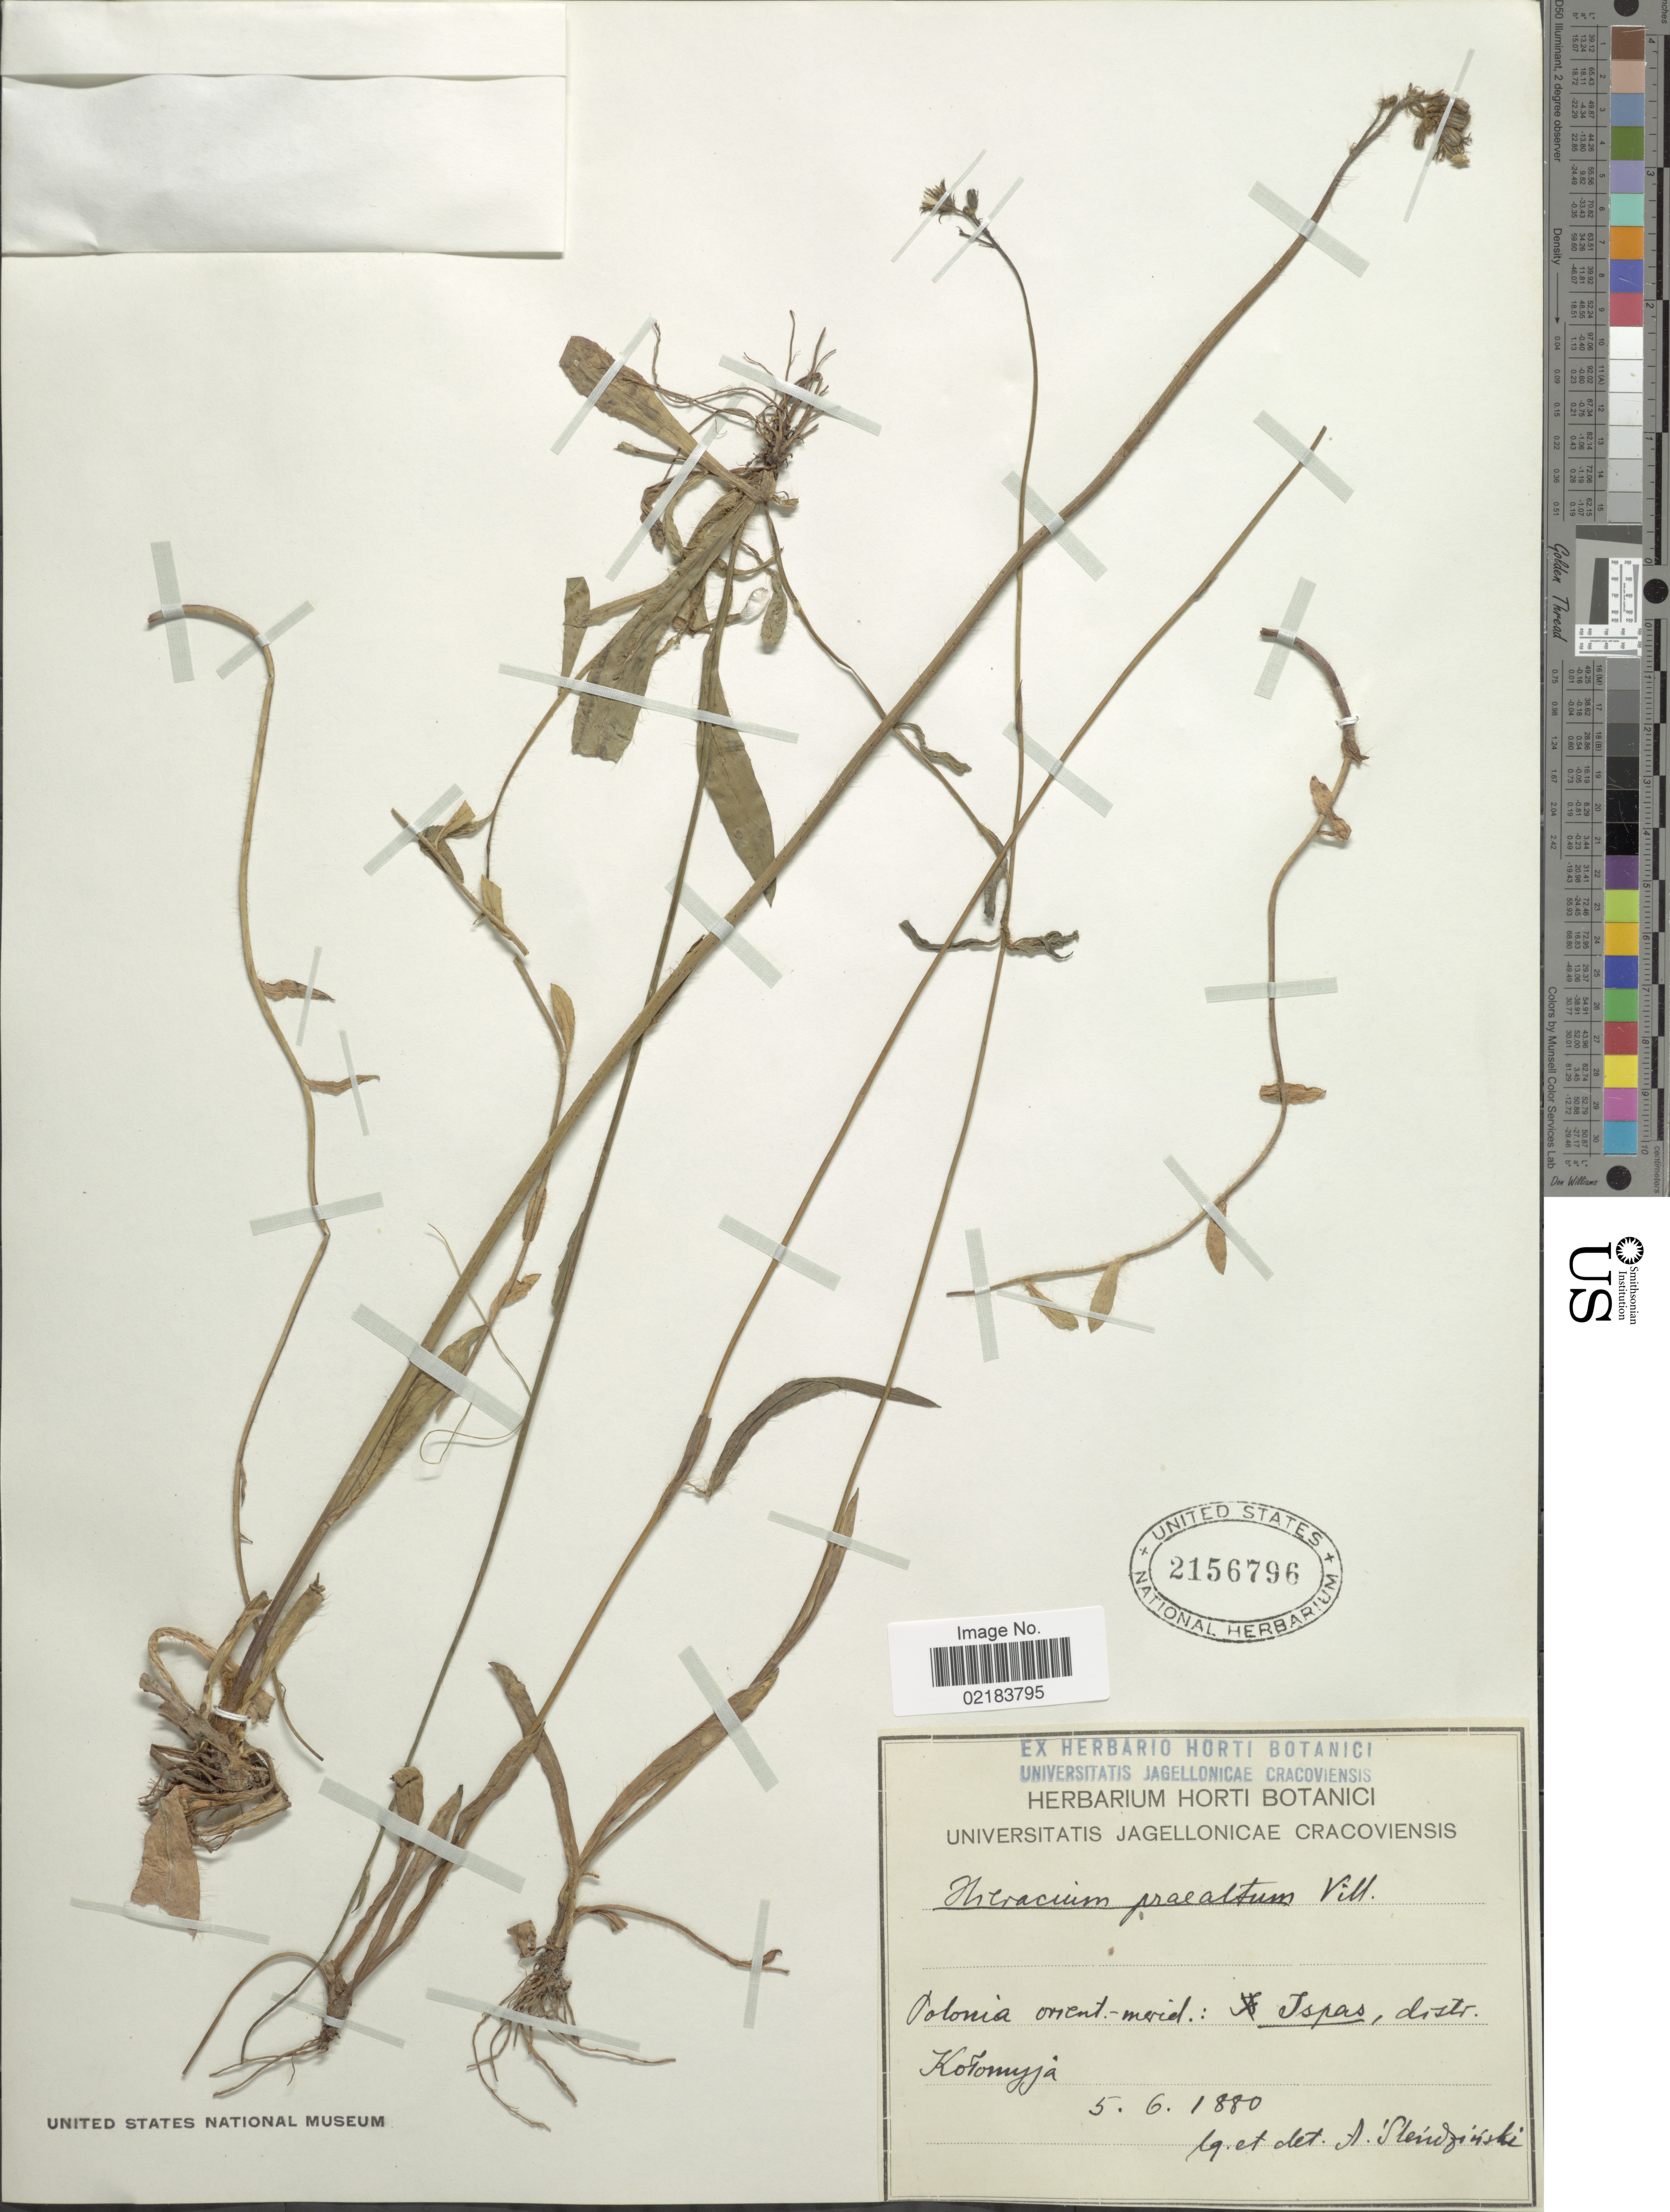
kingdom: Plantae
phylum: Tracheophyta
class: Magnoliopsida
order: Asterales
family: Asteraceae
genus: Pilosella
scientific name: Pilosella piloselloides subsp. praealta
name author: (Gochnat) S. Bräut. & Greuter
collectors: A. Steinzinski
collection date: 1880-06-05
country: Poland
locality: Polonia orient.-merid.: Ispas, distr. Koromyja [interpreted].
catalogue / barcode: US 2156796